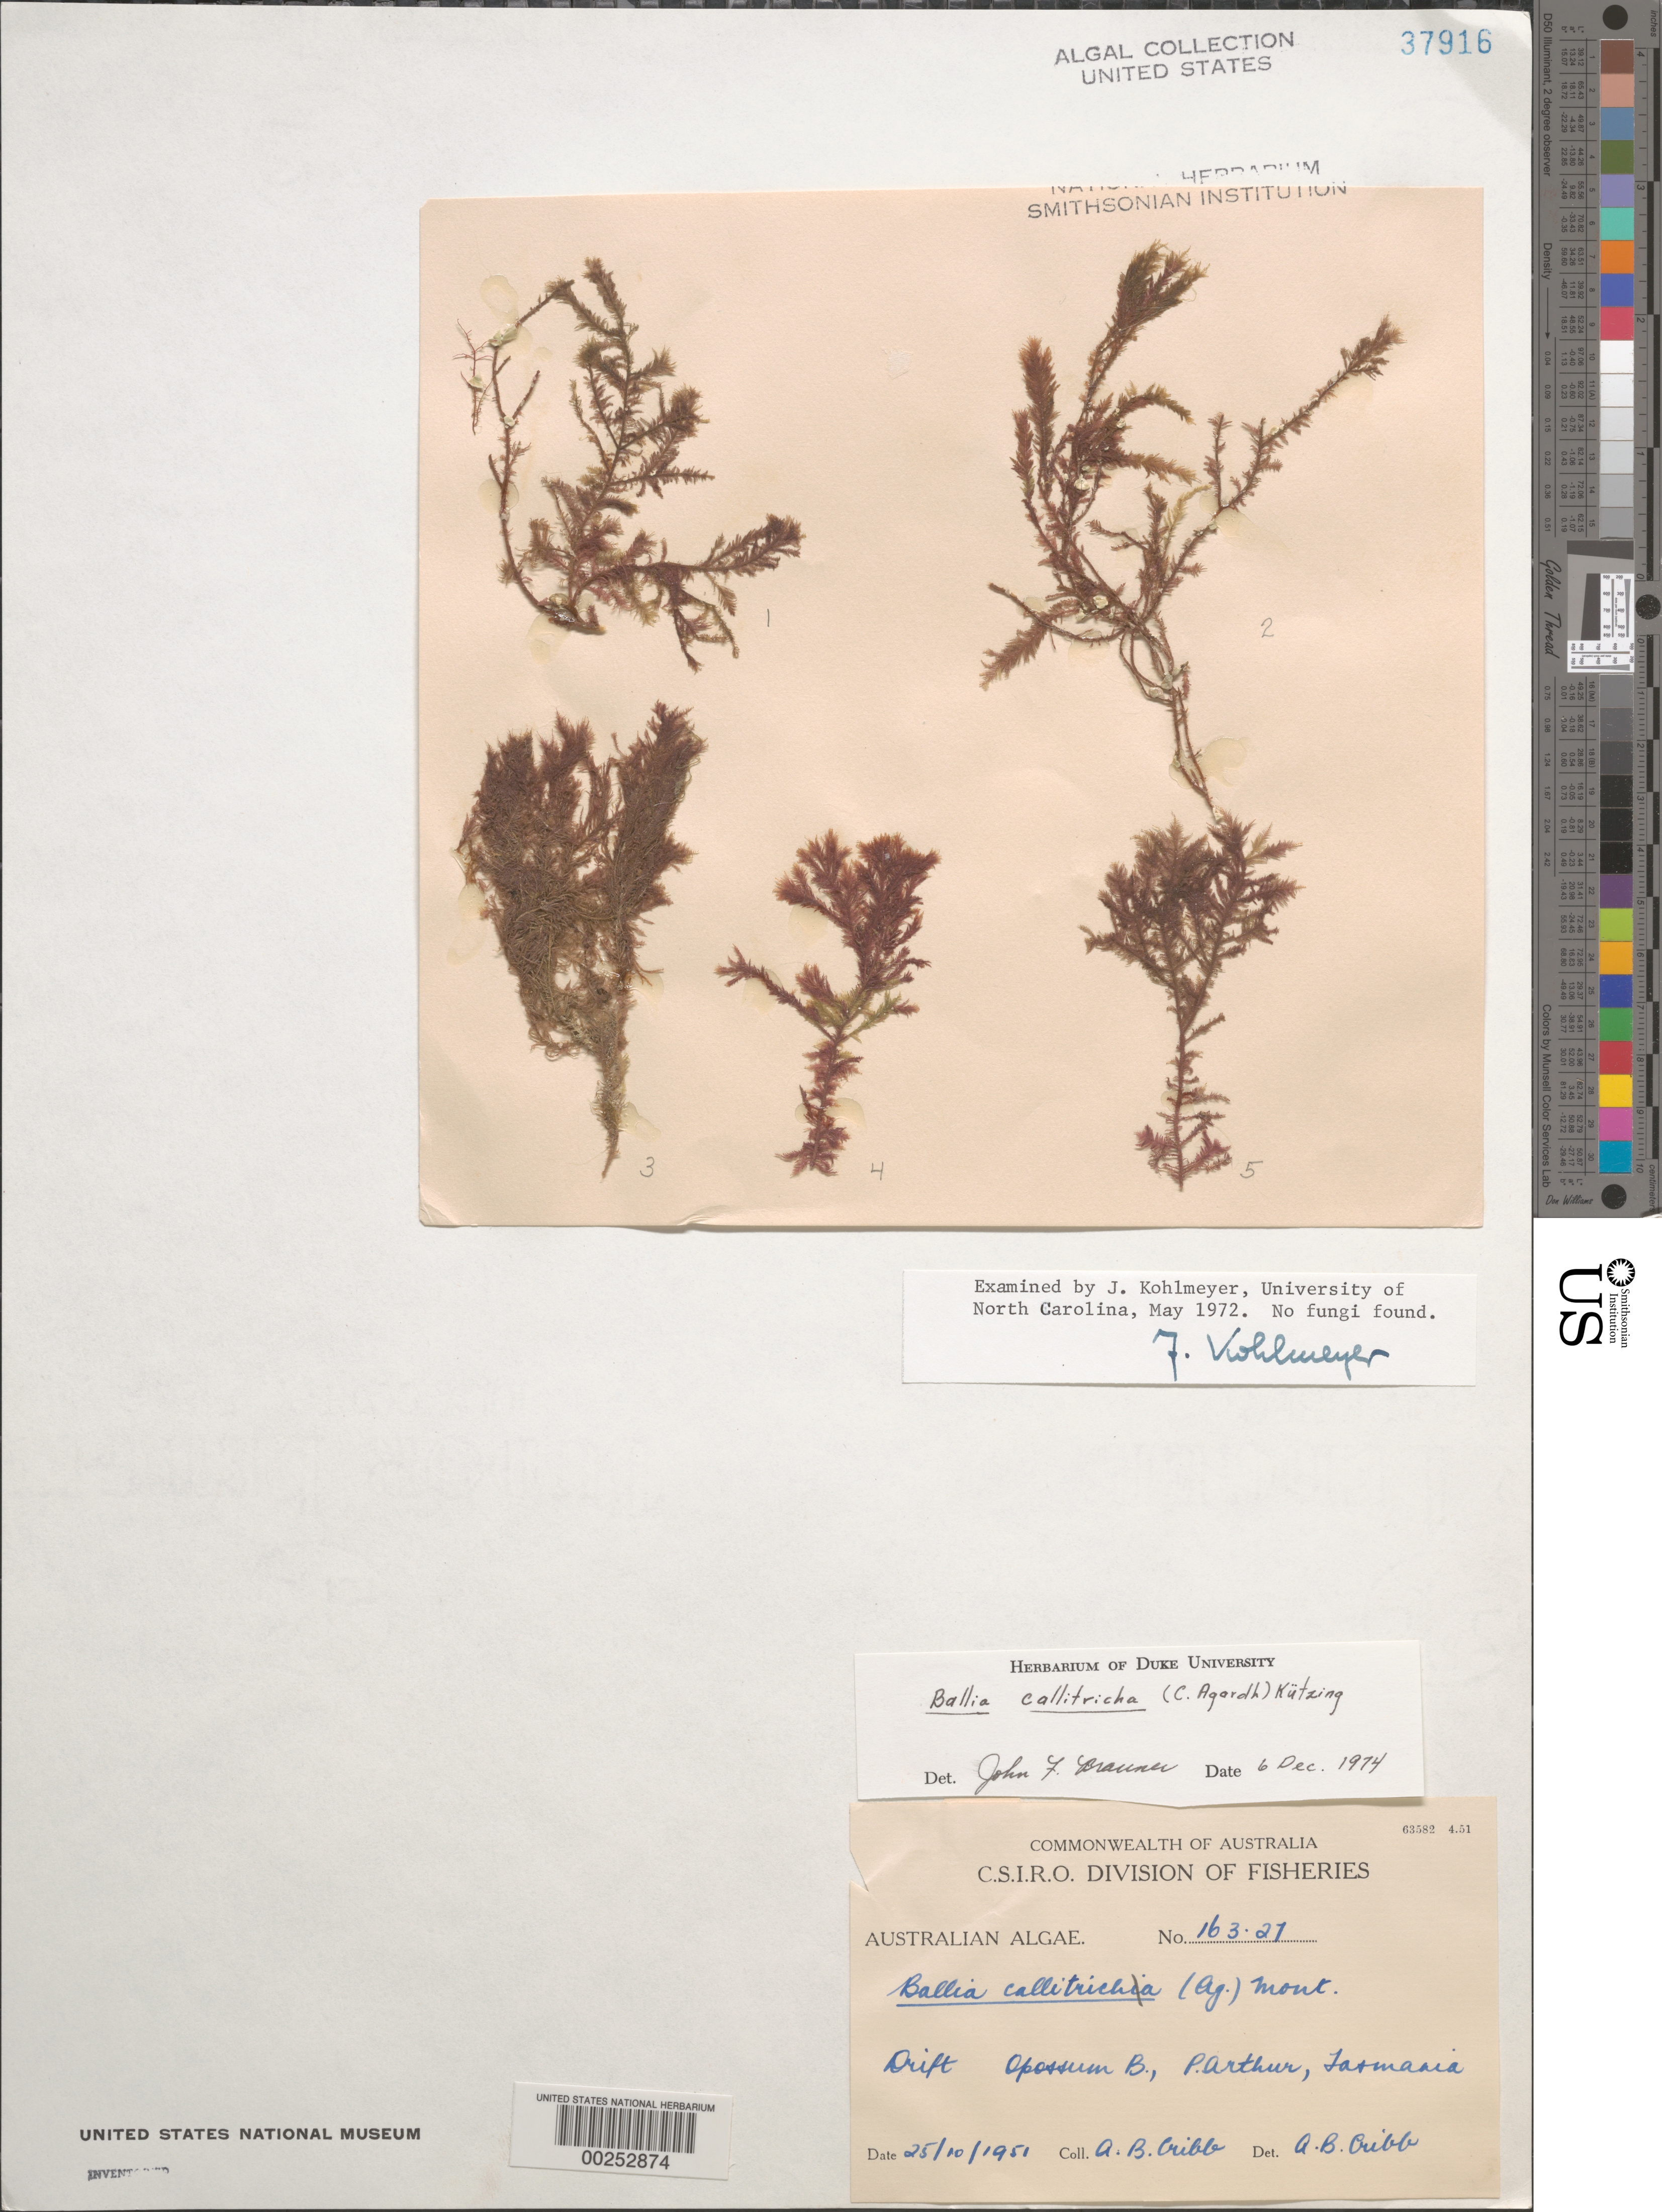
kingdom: Plantae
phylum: Rhodophyta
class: Florideophyceae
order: Balliales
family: Balliaceae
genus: Ballia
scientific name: Ballia callitricha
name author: (C. Agardh) Kützing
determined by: Brauner, J. F.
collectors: A. Cribb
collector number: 163-27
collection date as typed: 25 Oct 1954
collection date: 1954-10-25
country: Australia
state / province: Tasmania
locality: Port arthur, opossum bay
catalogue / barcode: US 37916